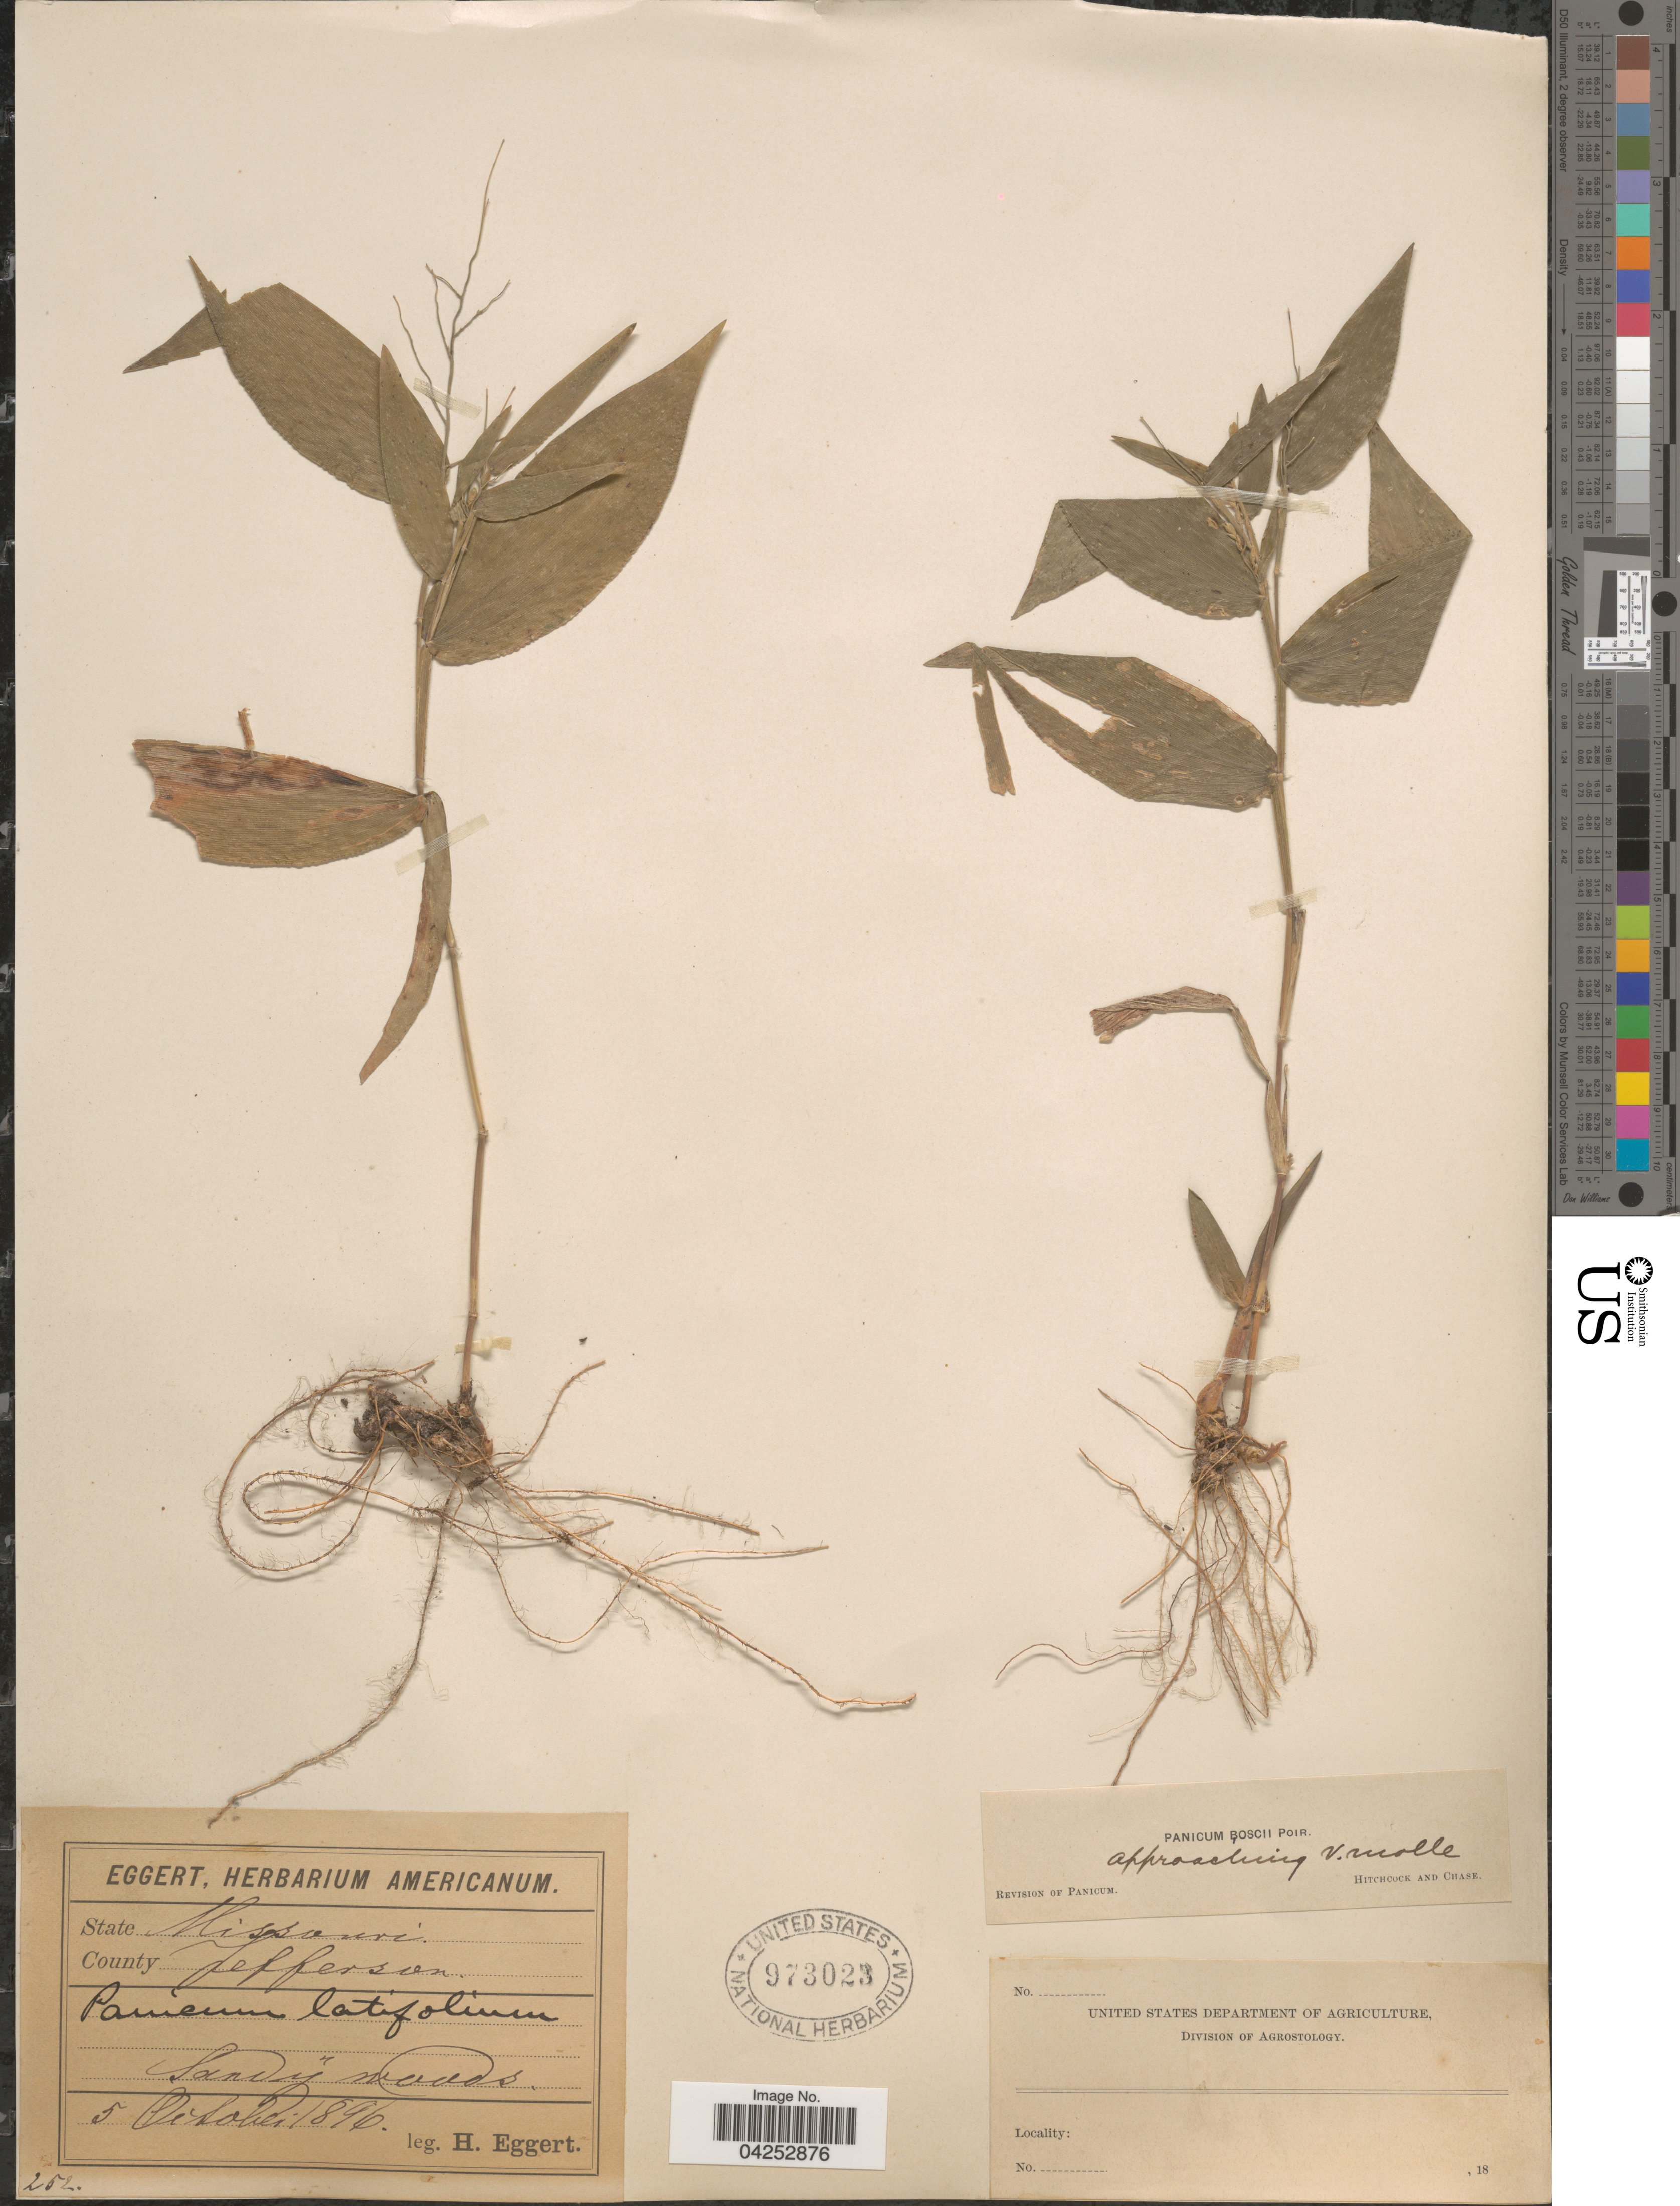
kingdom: Plantae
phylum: Tracheophyta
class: Liliopsida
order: Poales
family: Poaceae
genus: Dichanthelium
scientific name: Dichanthelium boscii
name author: (Poir.) Gould & C.A. Clark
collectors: H. Eggert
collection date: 1896-10-05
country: United States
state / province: Missouri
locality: County Jefferson. Sandy woods.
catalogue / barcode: US 973023